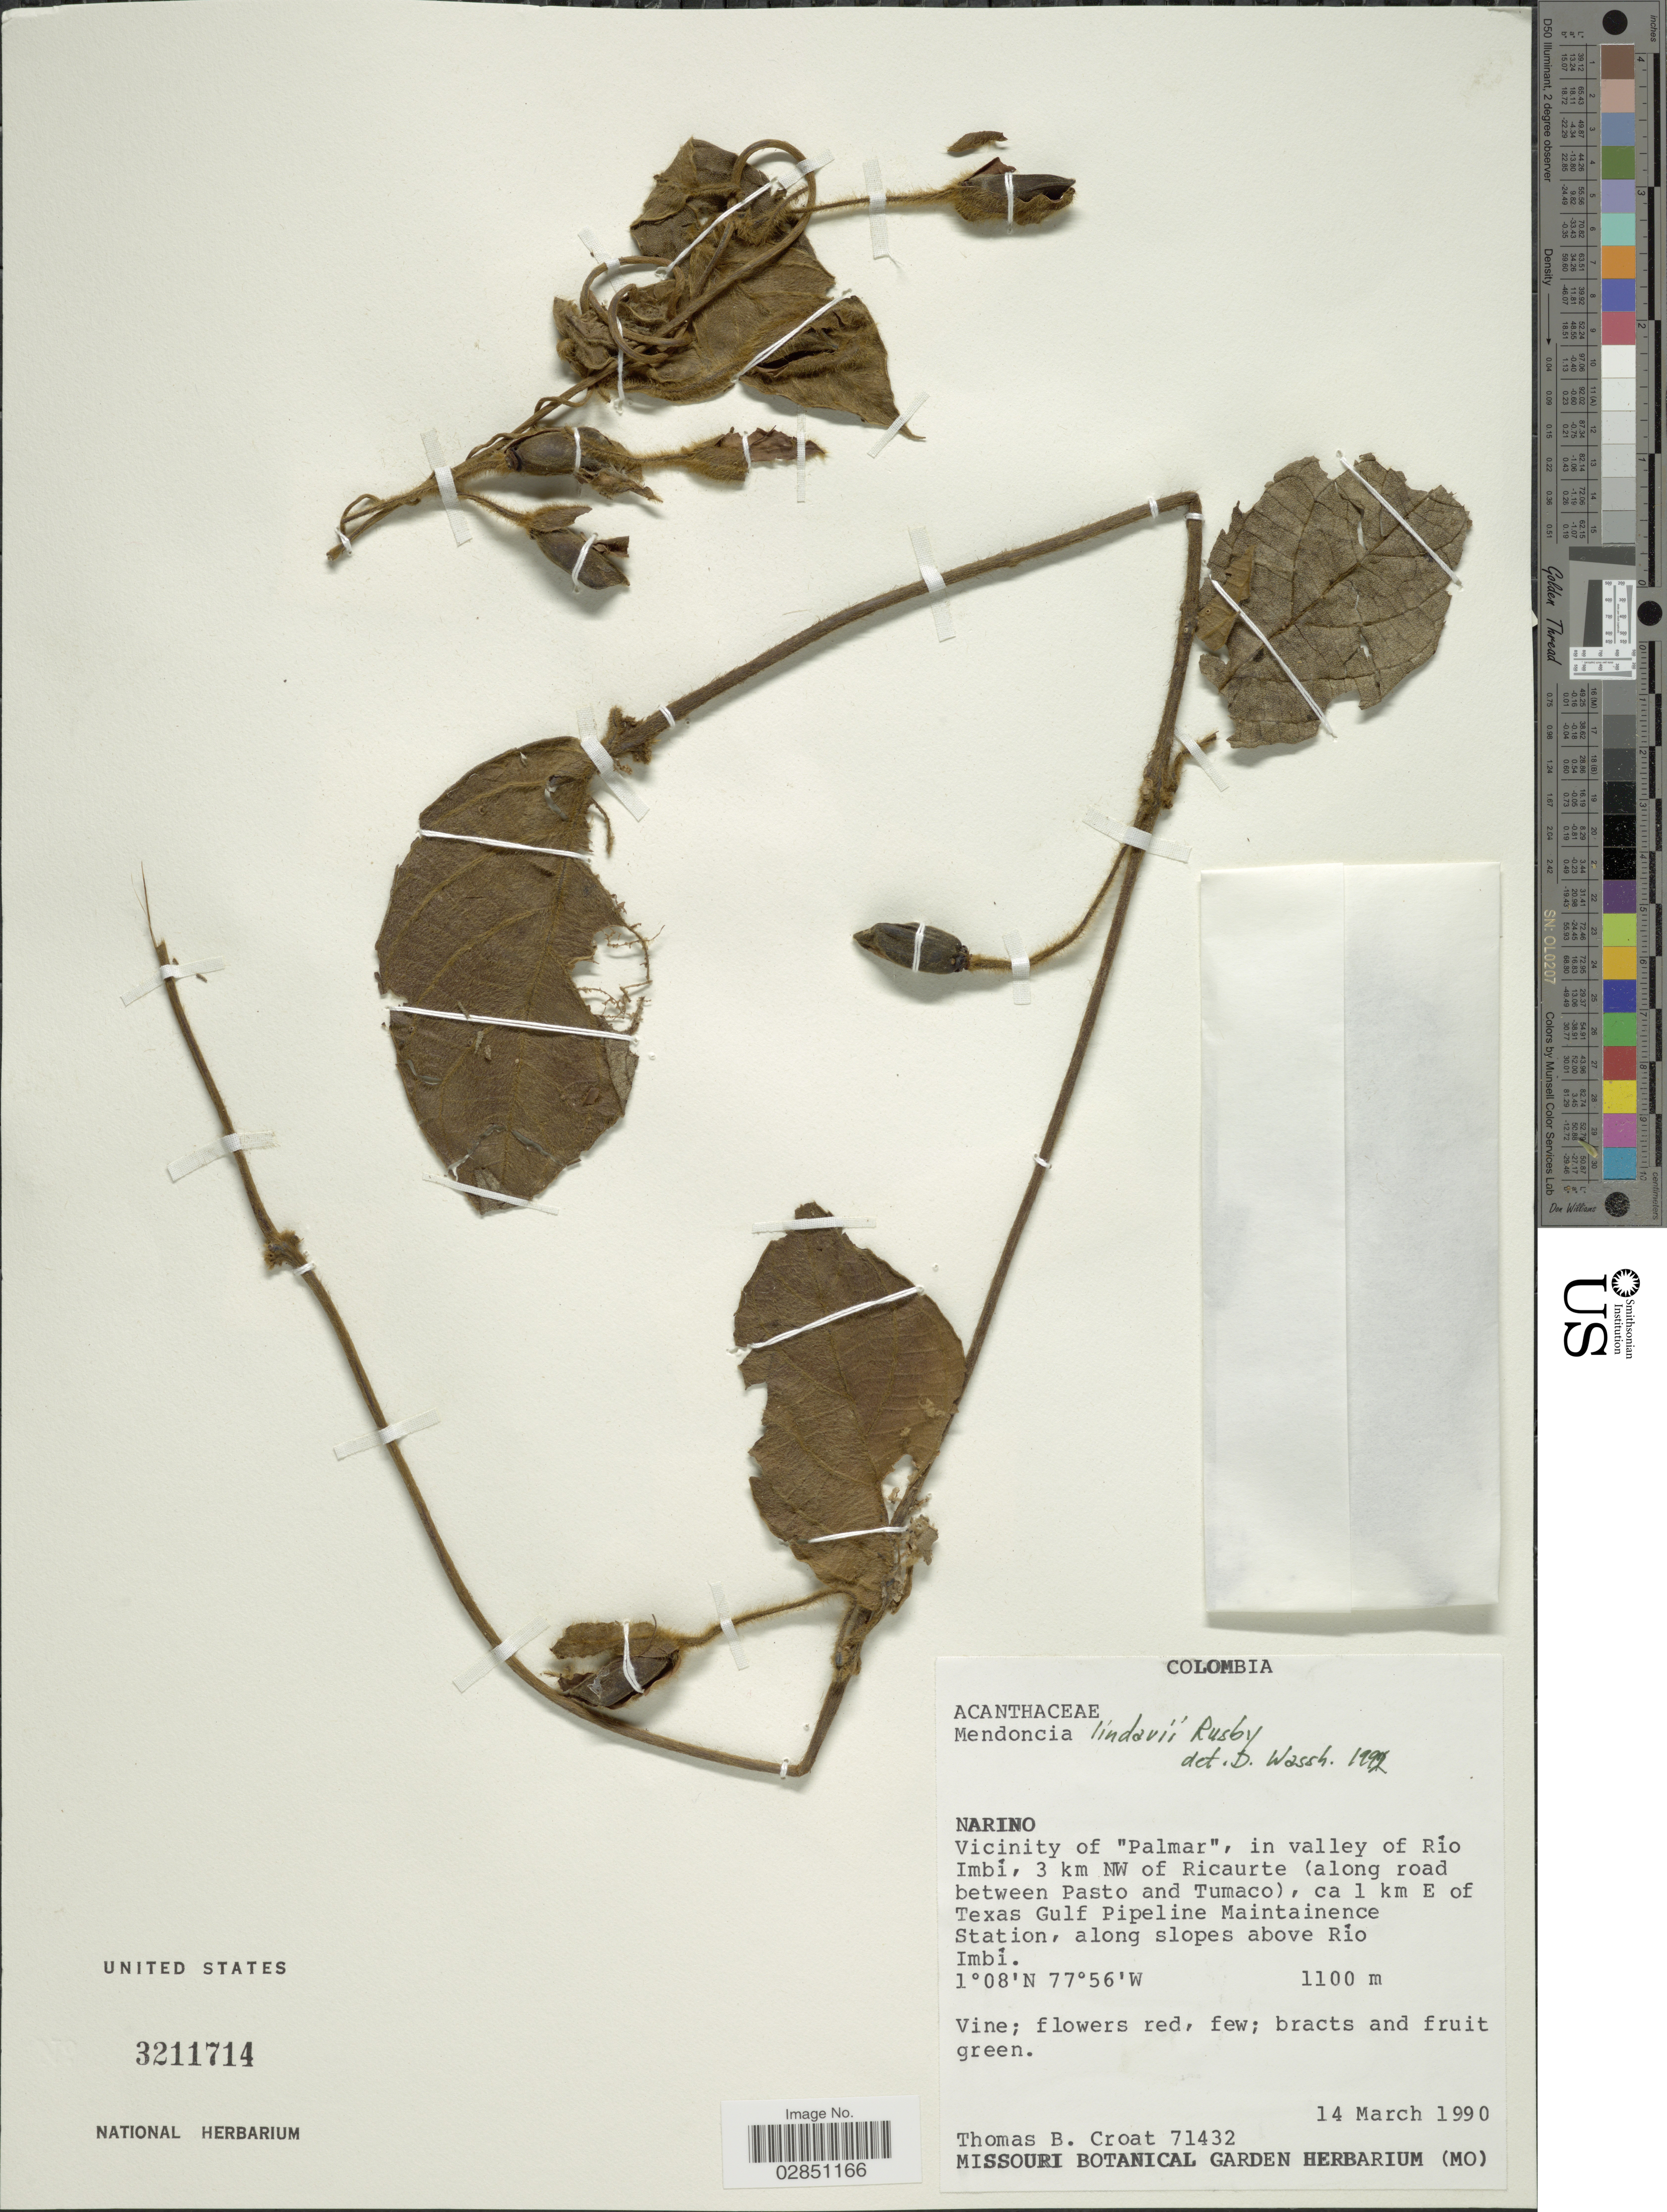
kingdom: Plantae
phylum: Tracheophyta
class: Magnoliopsida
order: Lamiales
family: Acanthaceae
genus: Mendoncia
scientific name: Mendoncia lindavii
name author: Rusby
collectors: T. B. Croat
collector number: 71432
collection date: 1990-03-14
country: Colombia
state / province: Nariño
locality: Vicinity of "Palmar", in valley of Río Imbí, 3 km NW of Ricaurte (along road between Pasto and Tumaco), ca 1 km E of Texas Gulf Pipeline Maintainence Station, along slopes above Río Imbí.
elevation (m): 1100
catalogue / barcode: US 3211714